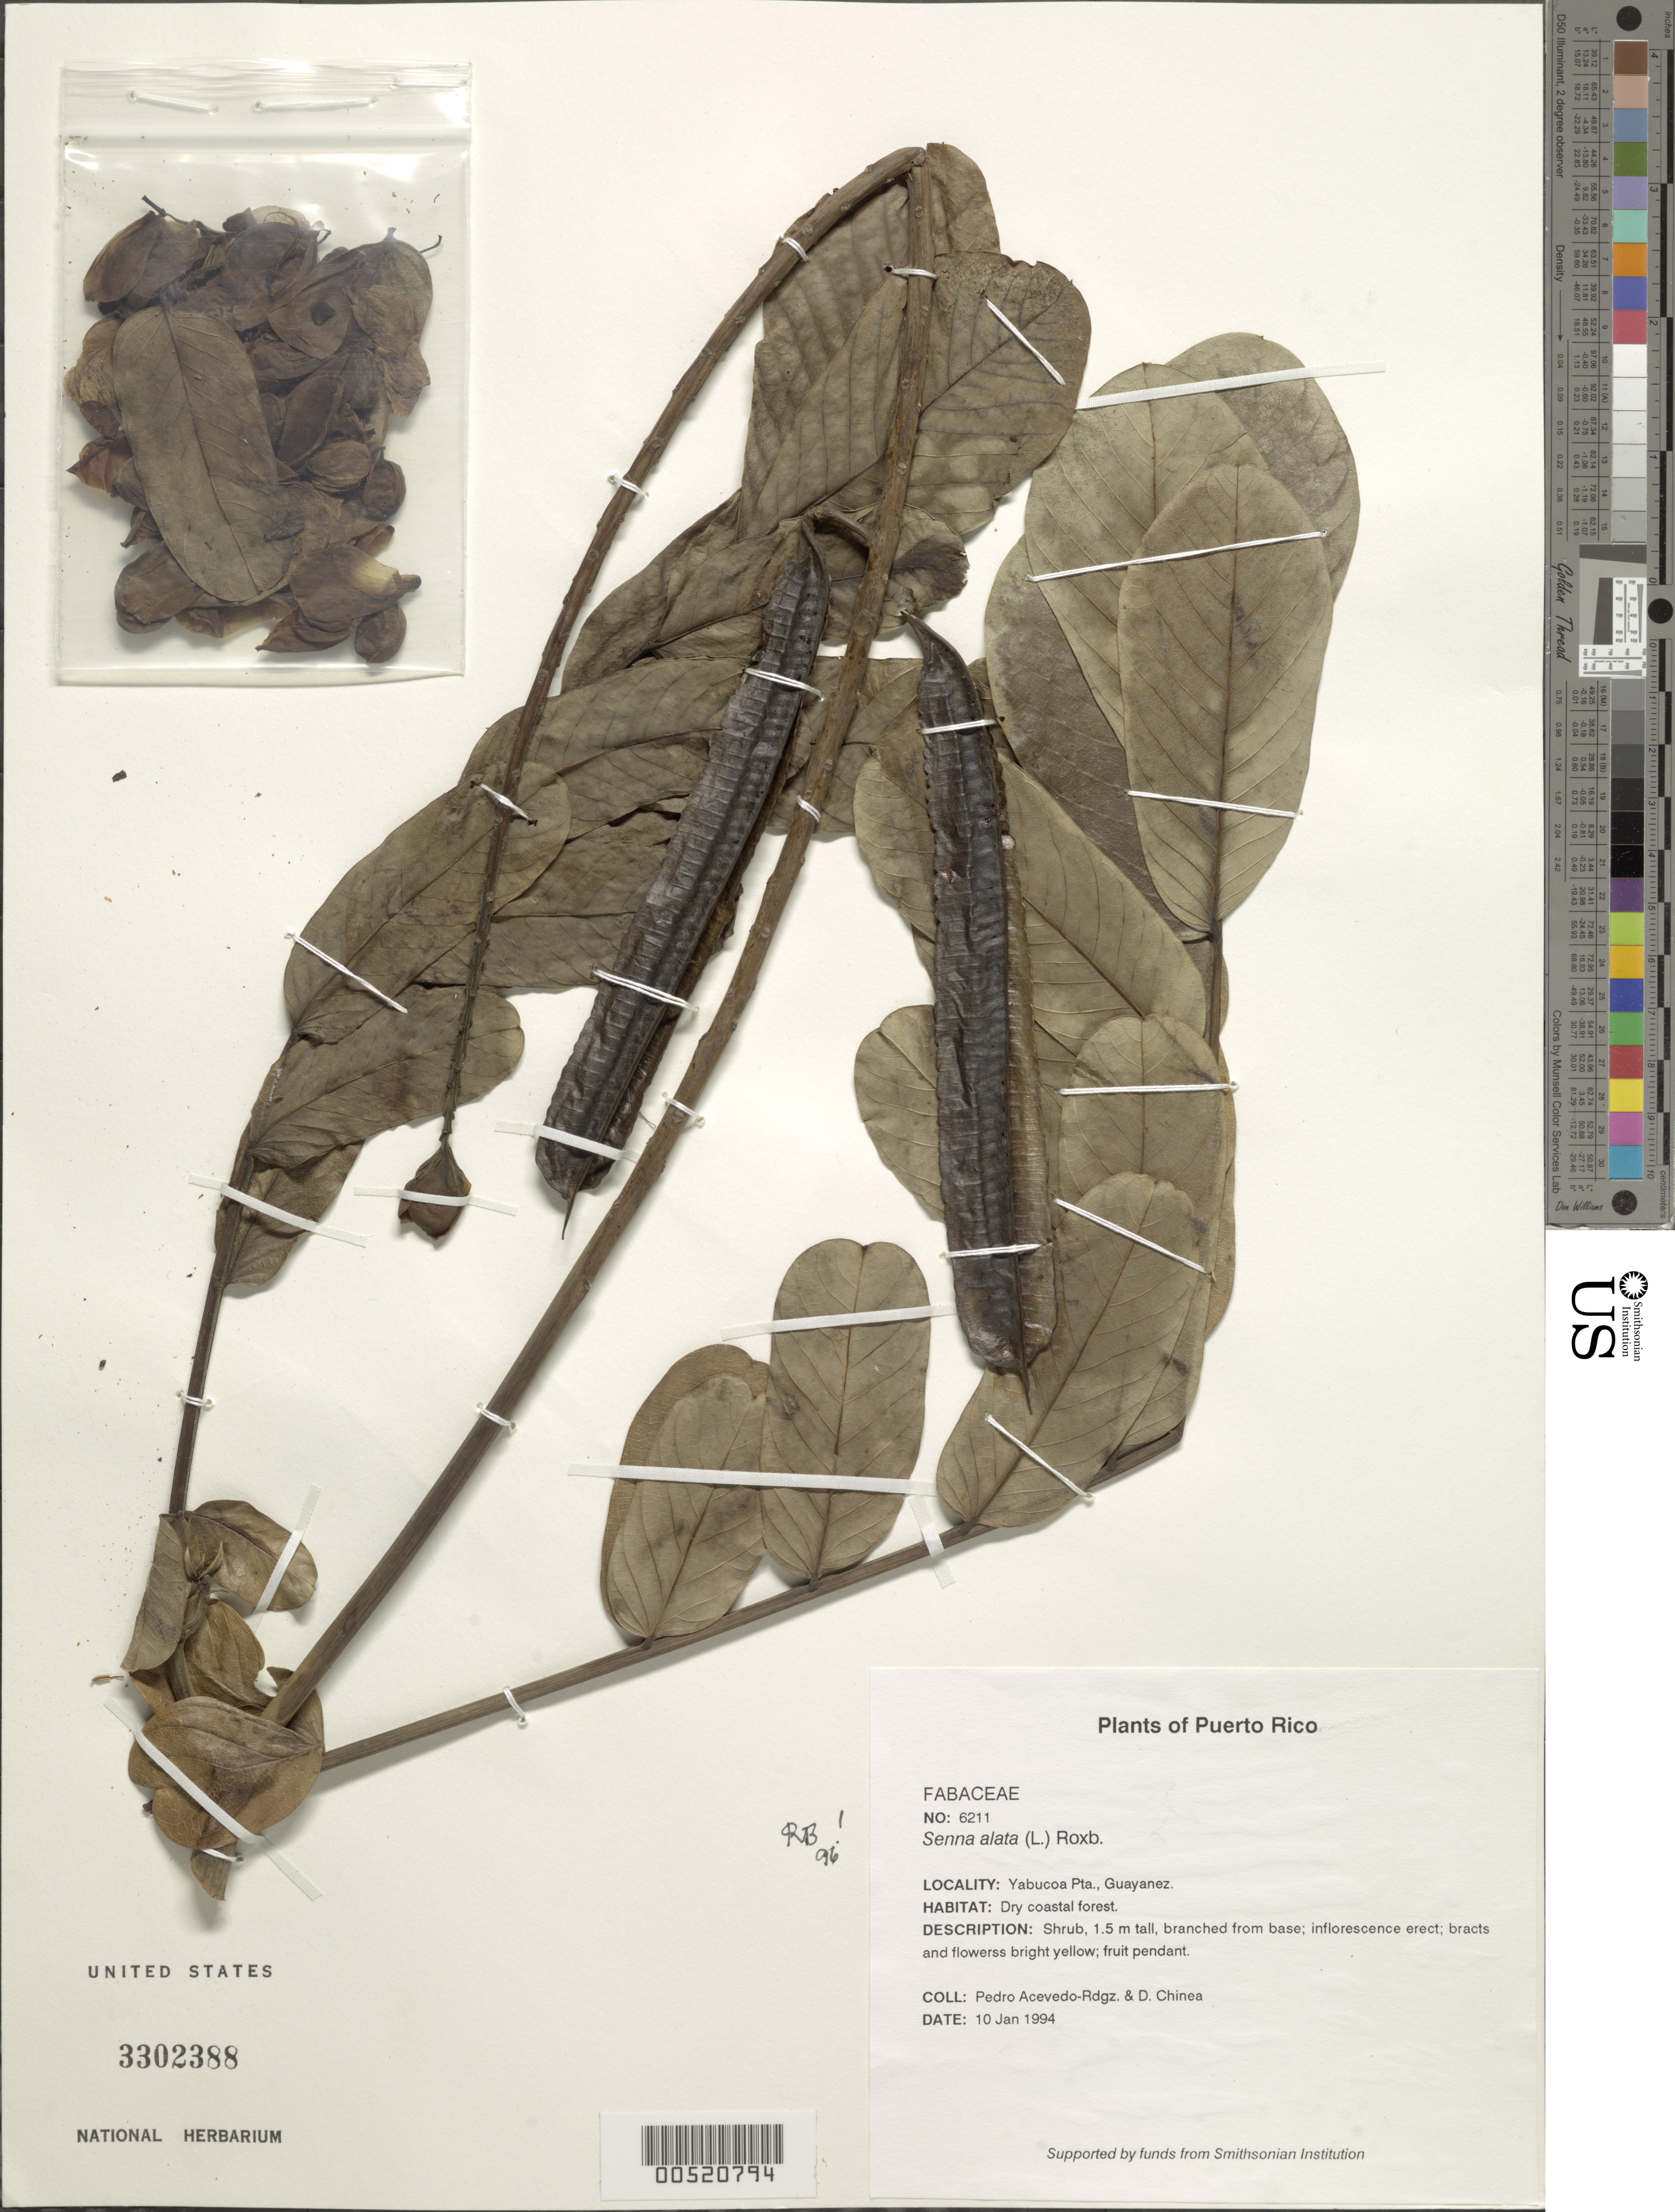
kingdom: Plantae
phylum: Tracheophyta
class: Magnoliopsida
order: Fabales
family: Fabaceae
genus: Senna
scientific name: Senna alata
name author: (L.) Roxb.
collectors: P. Acevedo-Rodr. & D. Chinea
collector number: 6211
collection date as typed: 10 Jan 1994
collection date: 1994-01-10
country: Puerto Rico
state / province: Yabucoa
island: Puerto Rico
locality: Yabucoa Pta., Guayanes.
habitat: Dry coastal forest.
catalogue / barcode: US 3302388